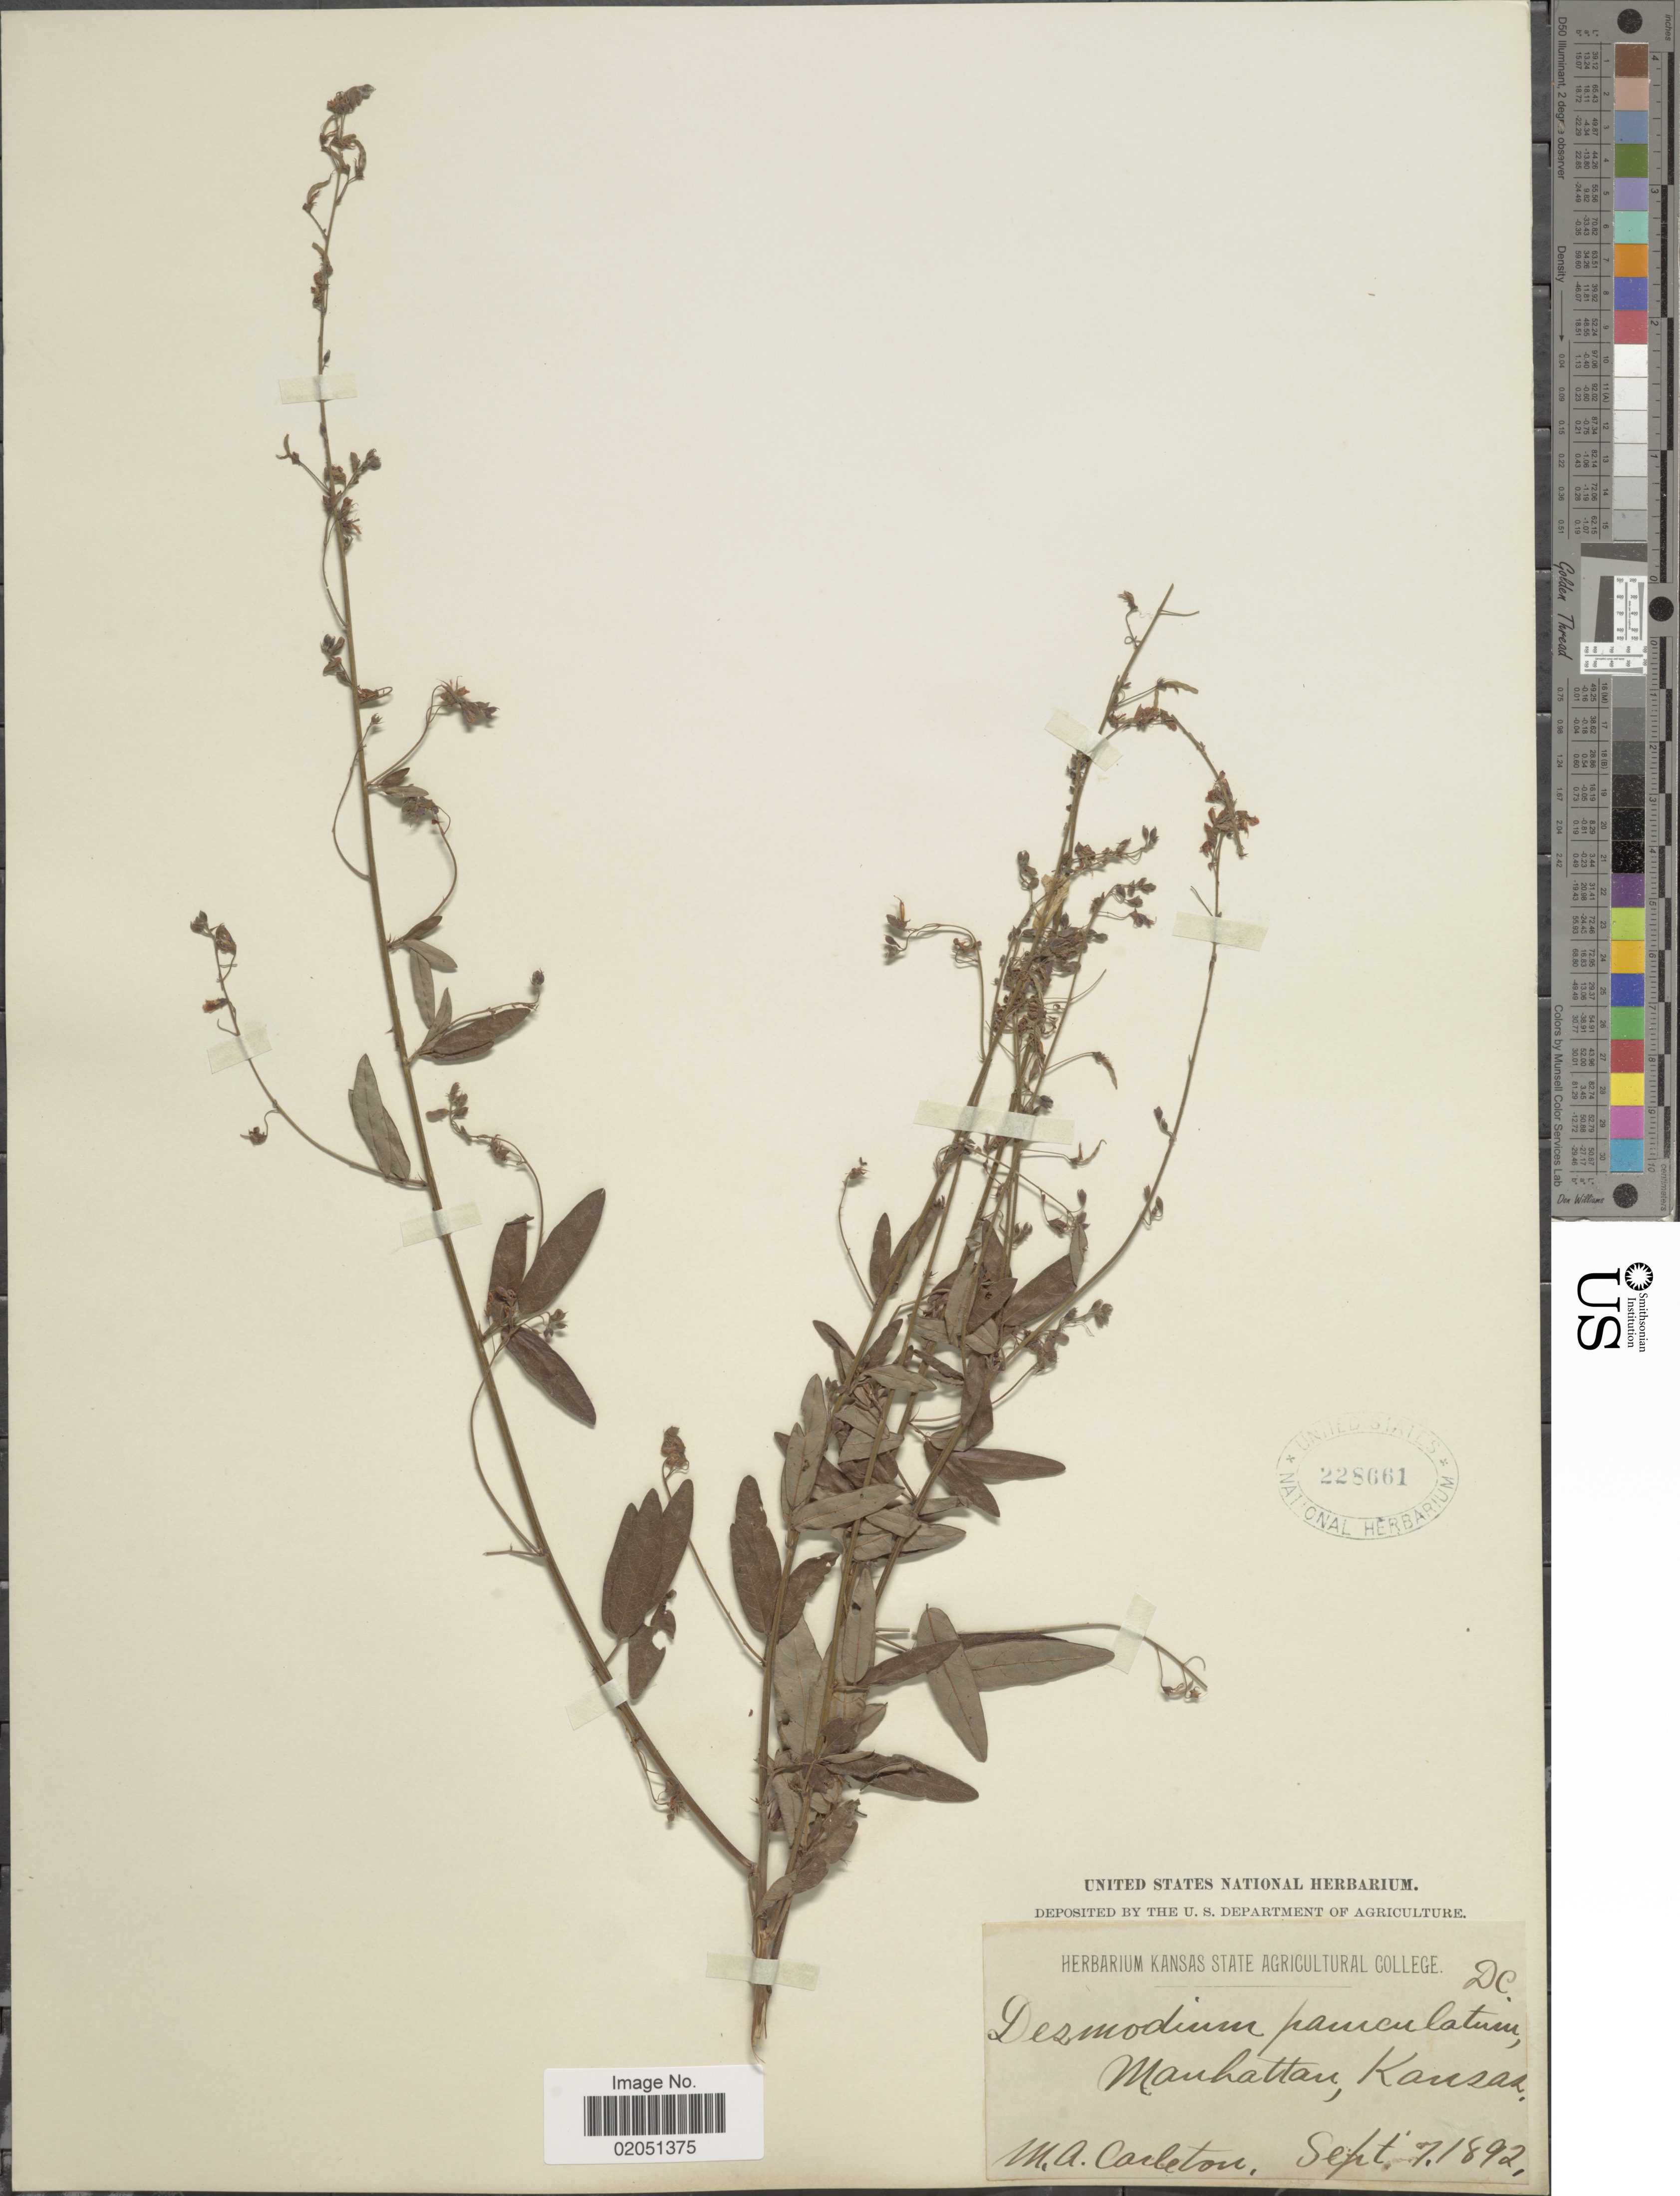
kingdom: Plantae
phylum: Tracheophyta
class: Magnoliopsida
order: Fabales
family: Fabaceae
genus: Desmodium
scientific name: Desmodium paniculatum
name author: (L.) DC.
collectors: M. A. Carleton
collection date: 1892-09-07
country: United States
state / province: Kansas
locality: Manhattan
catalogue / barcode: US 228661